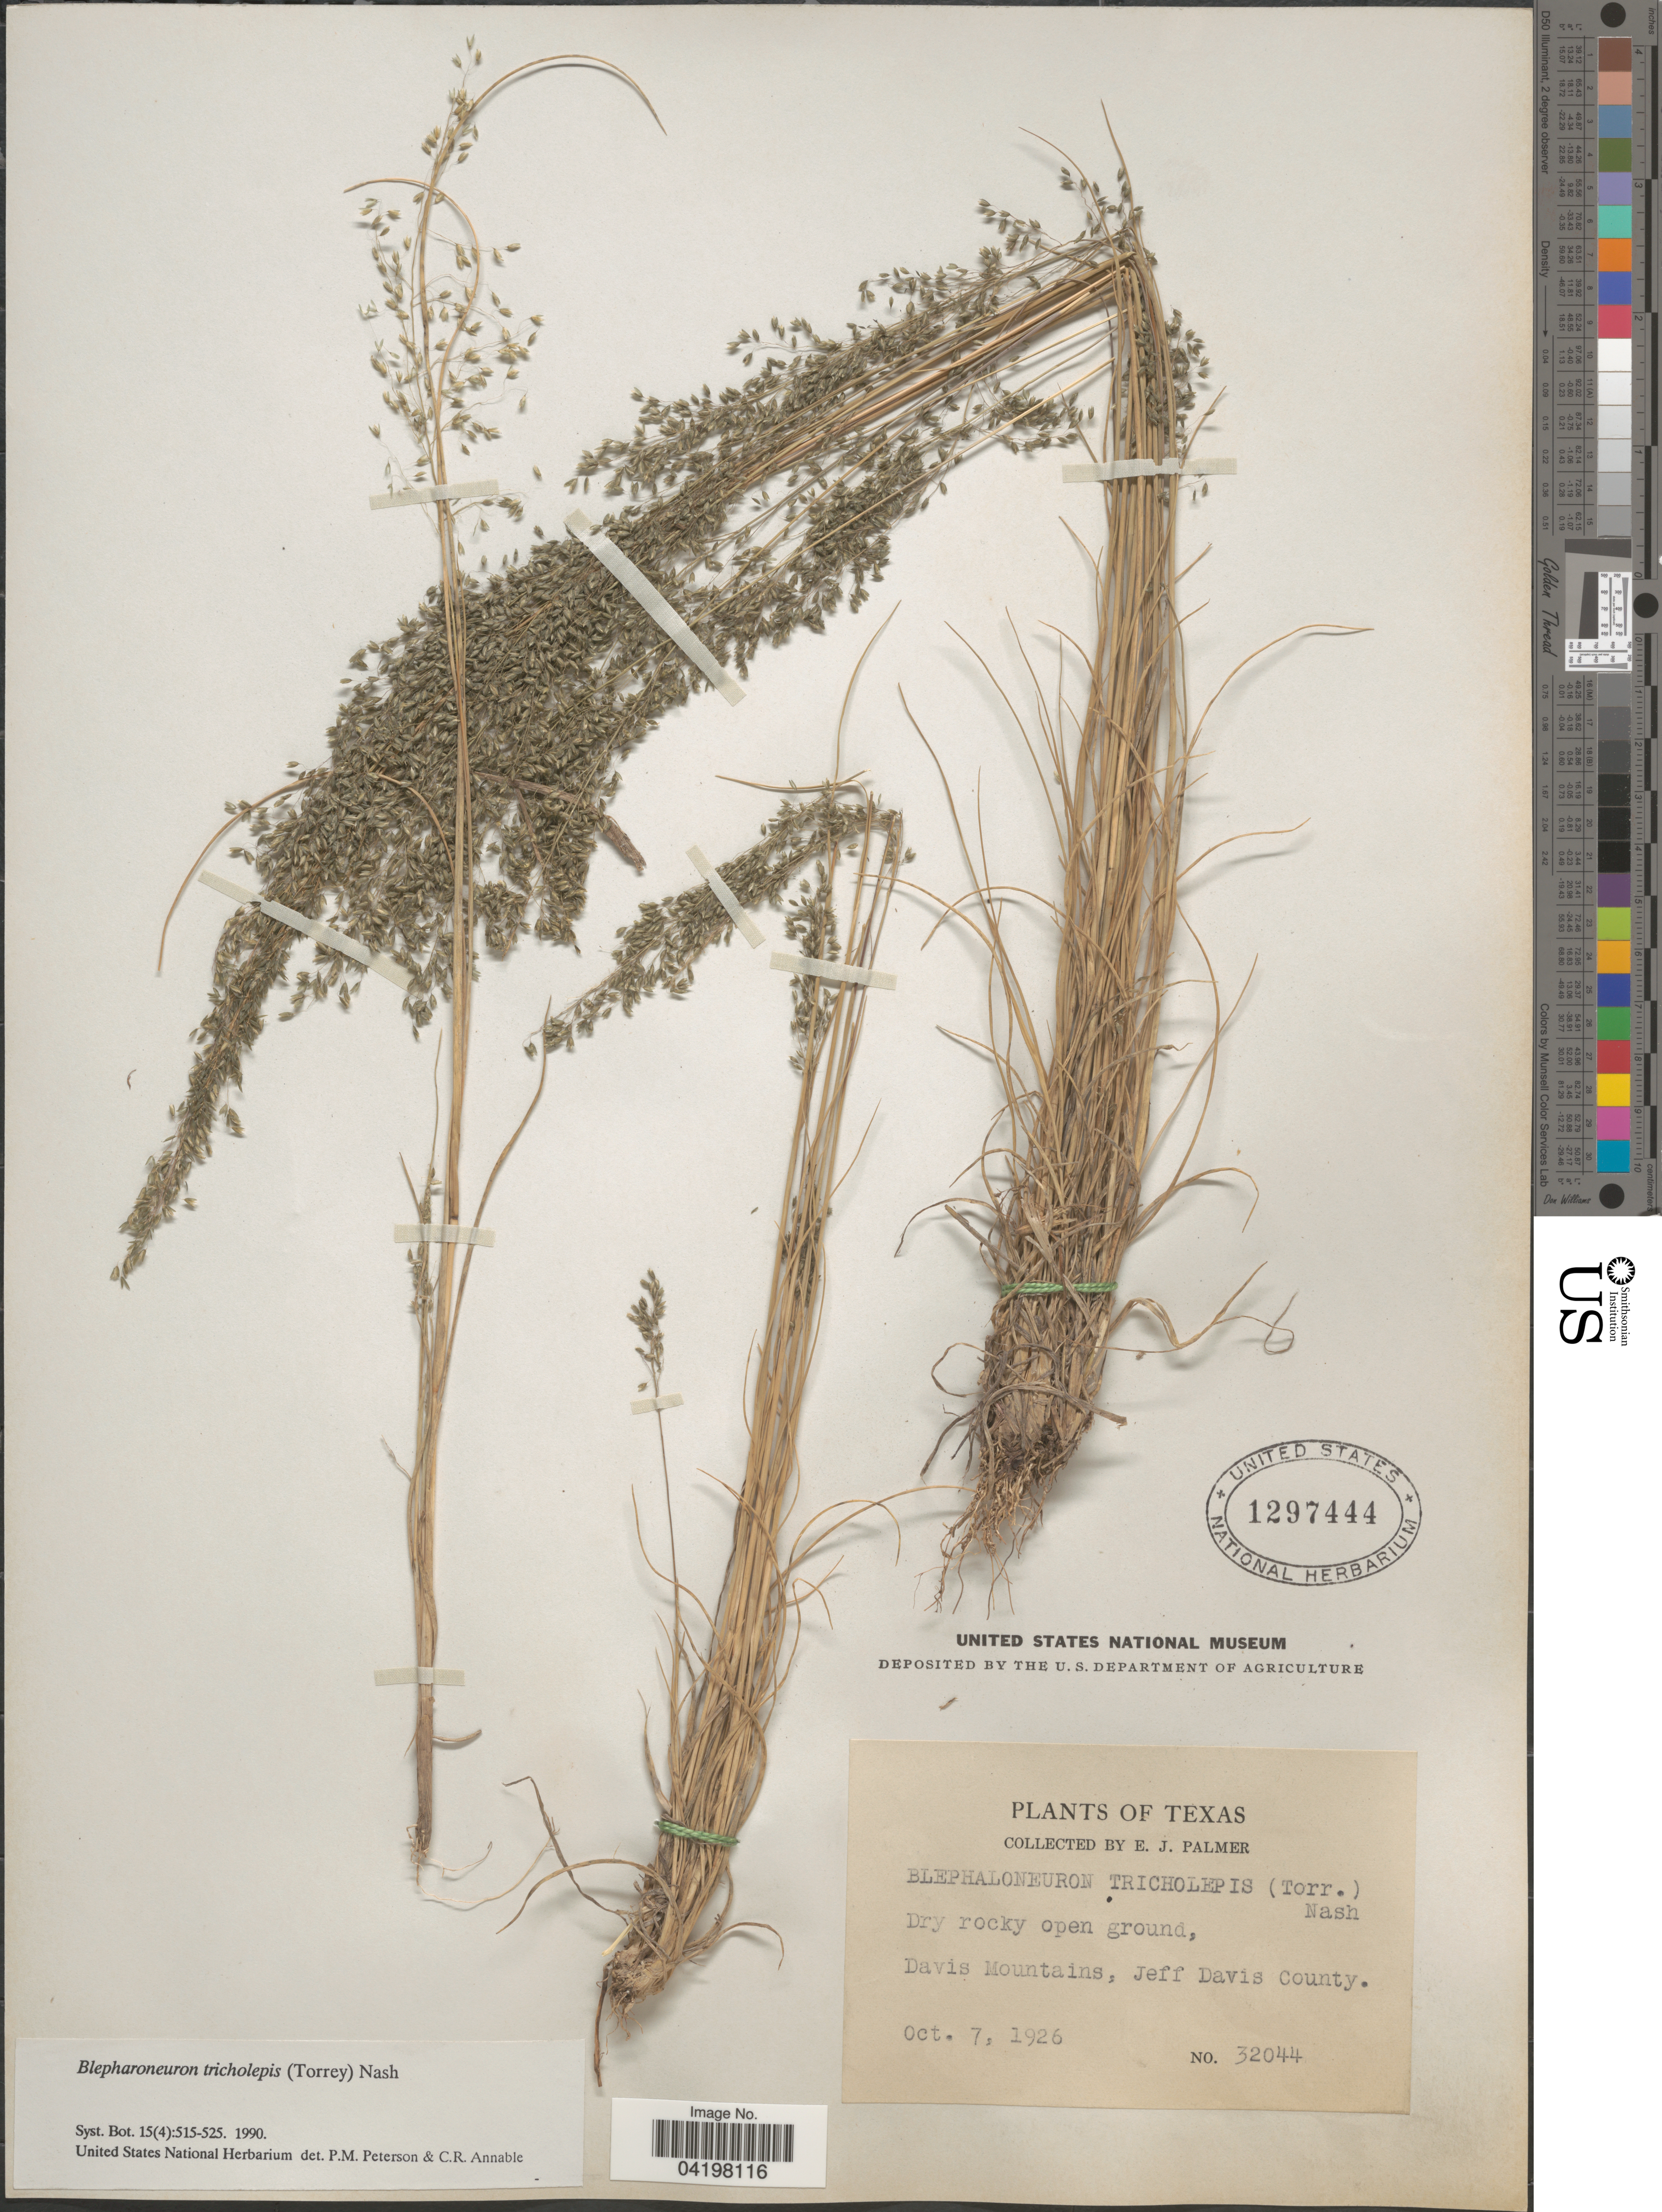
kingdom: Plantae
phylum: Tracheophyta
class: Liliopsida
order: Poales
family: Poaceae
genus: Muhlenbergia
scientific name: Muhlenbergia tricholepis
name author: (Torr.) Columbus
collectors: E. J. Palmer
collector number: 32044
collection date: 1926-10-07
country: United States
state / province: Texas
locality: Davis Mountains, Jeff Davis County.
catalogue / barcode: US 1297444